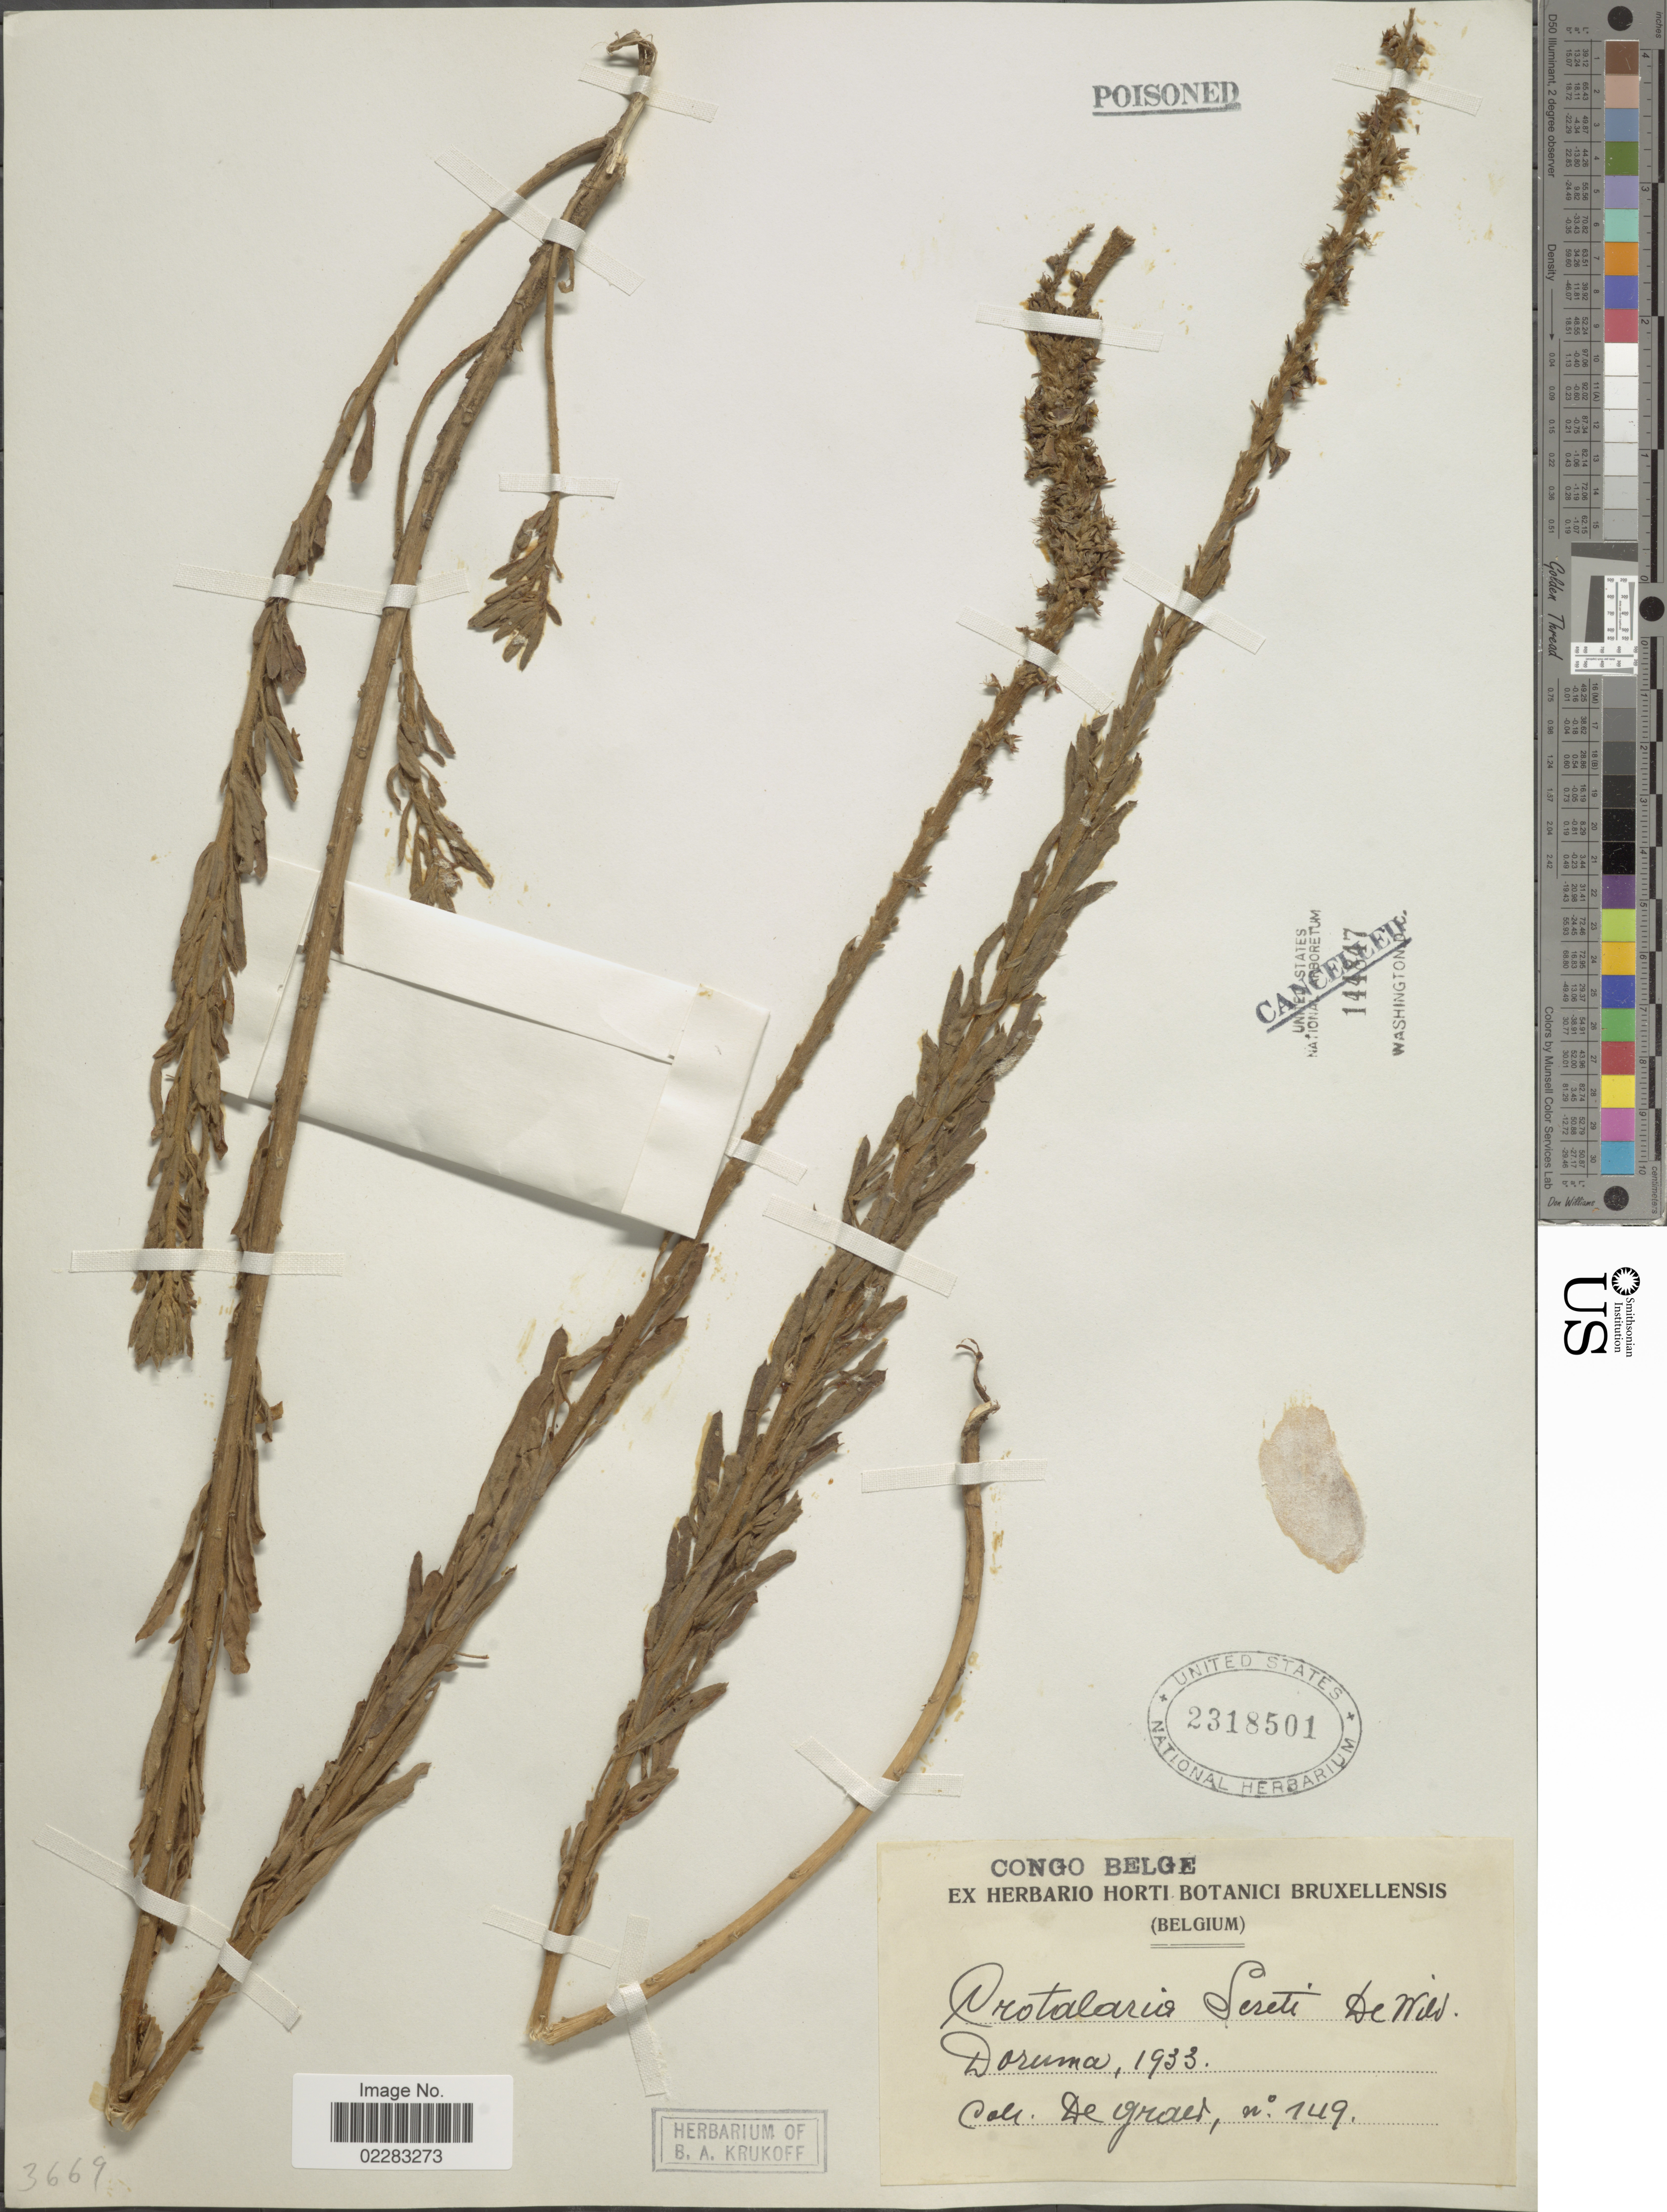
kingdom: Plantae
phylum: Tracheophyta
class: Magnoliopsida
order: Fabales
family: Fabaceae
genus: Crotalaria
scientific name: Crotalaria seretii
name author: De Wild.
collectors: De Graer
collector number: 149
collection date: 1933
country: Congo, Democratic Republic of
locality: Congo Belge, Doruma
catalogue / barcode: US 2318501